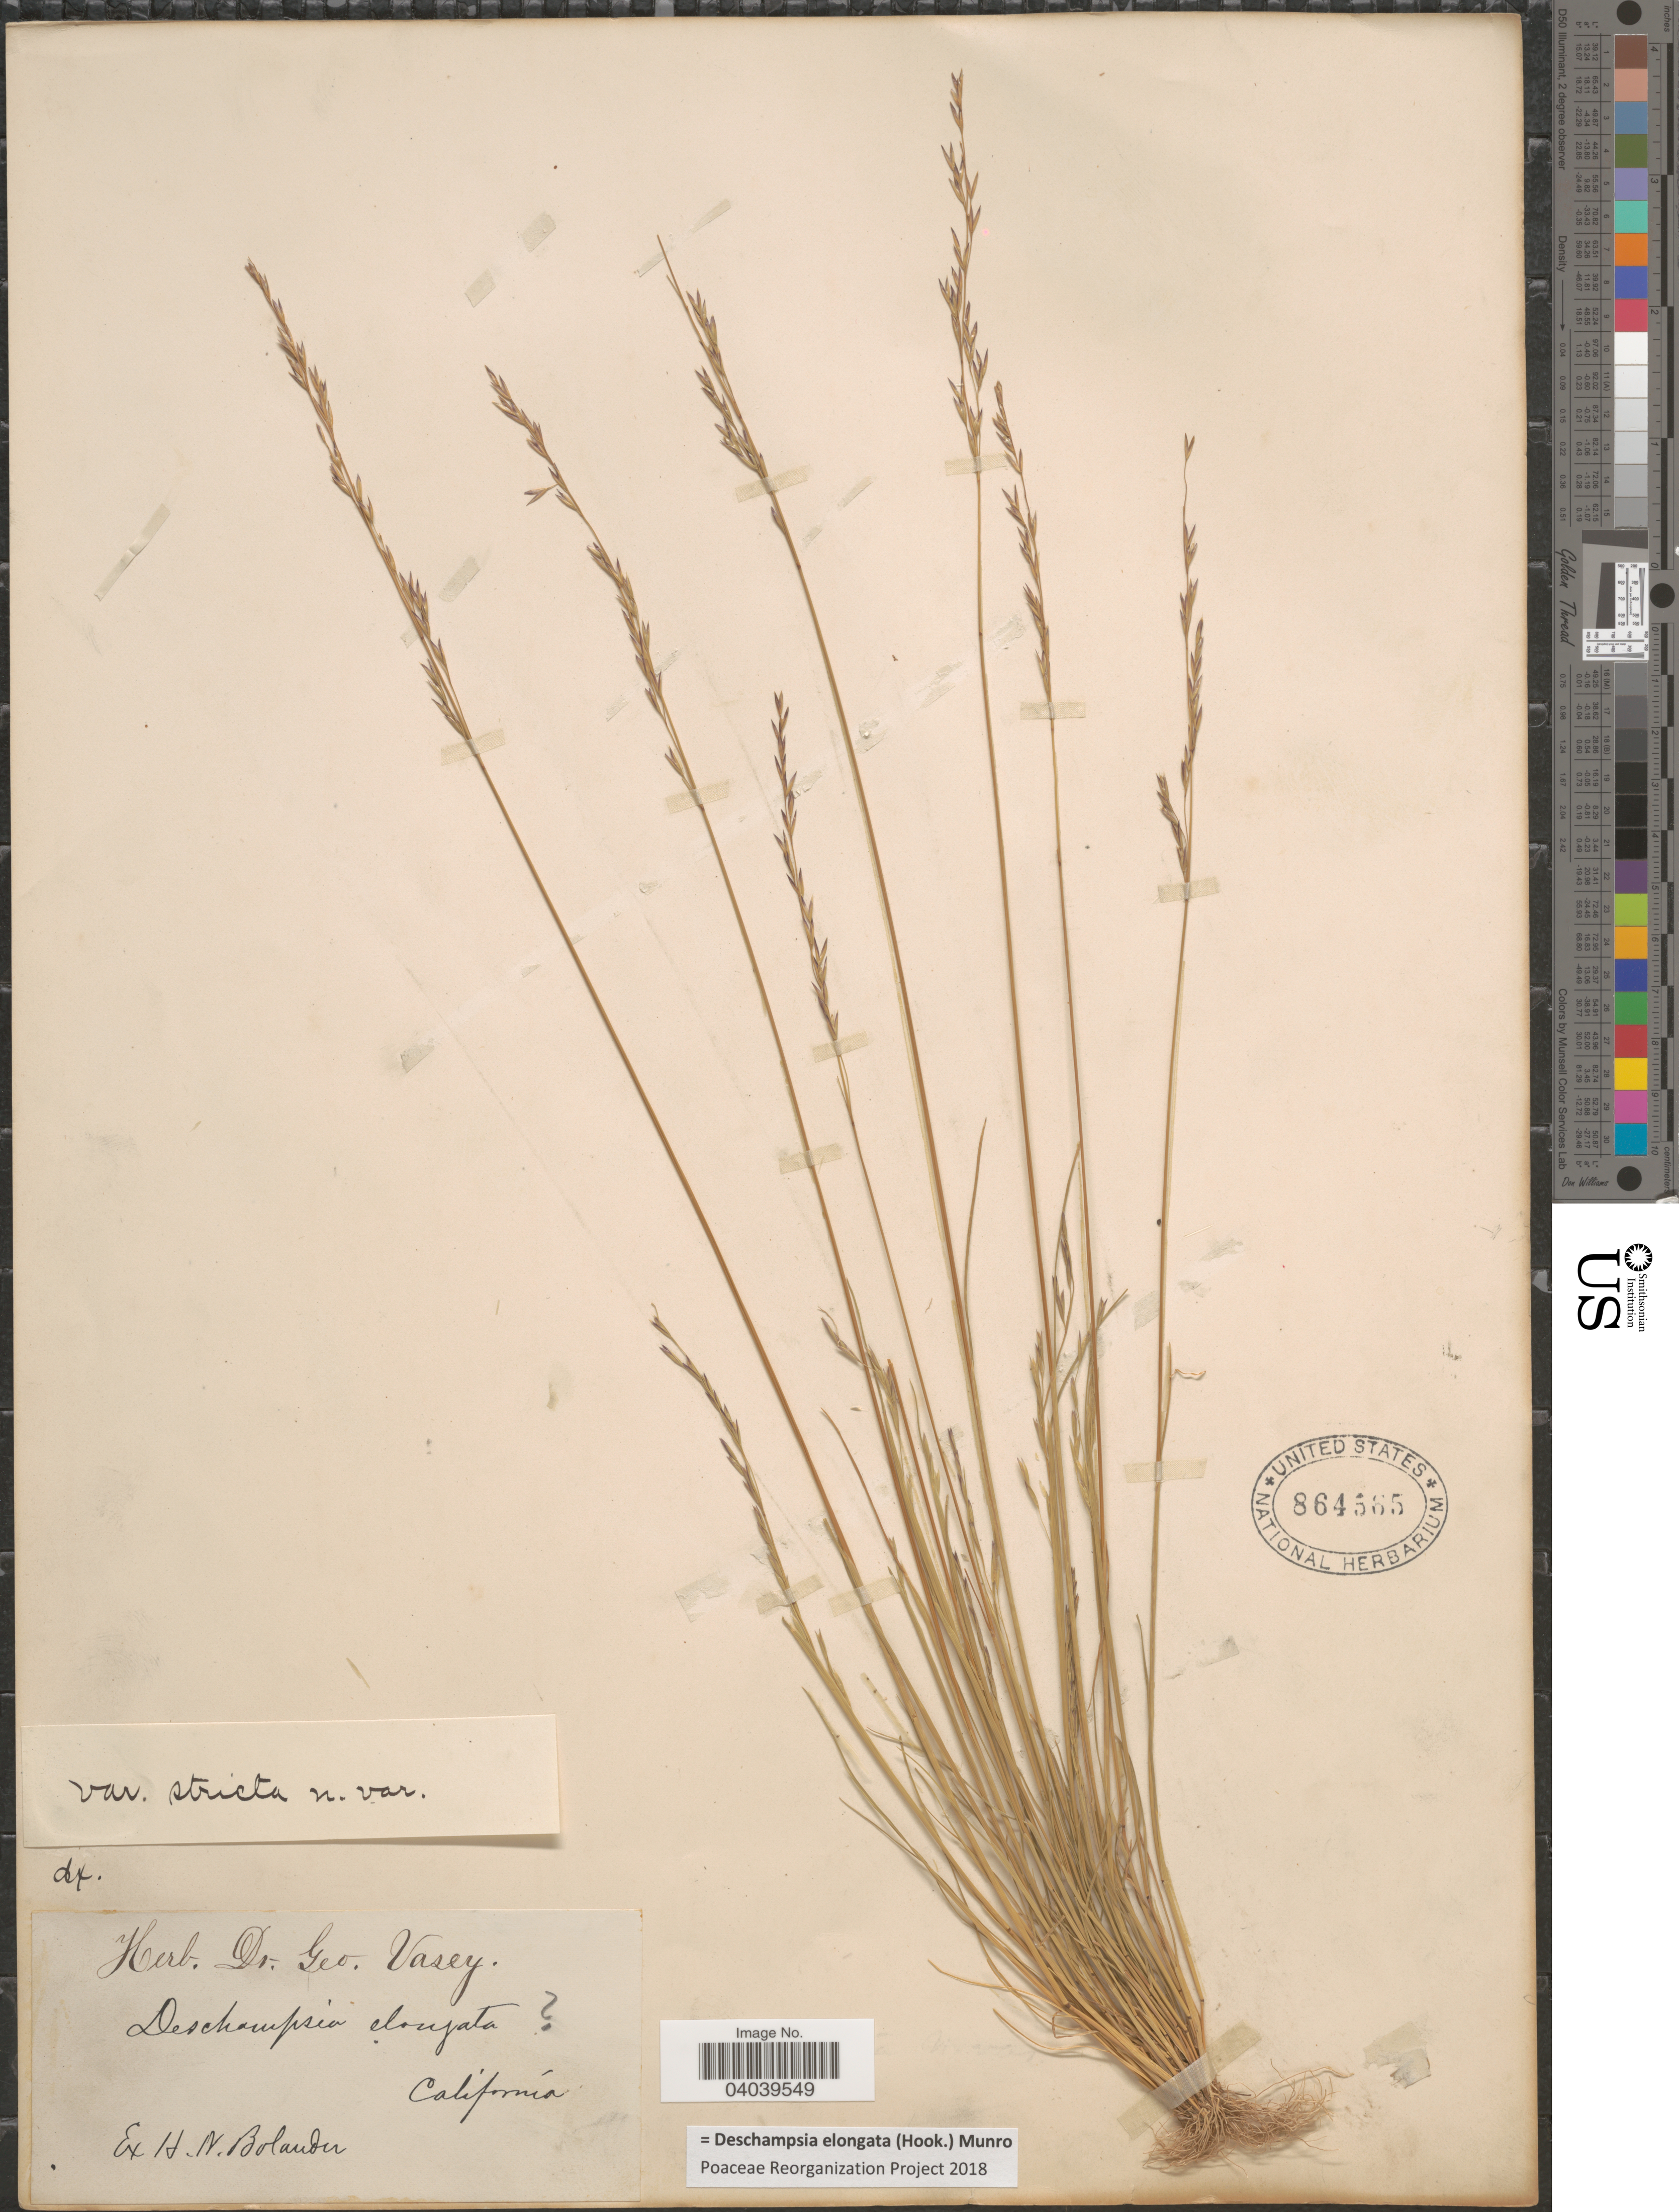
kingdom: Plantae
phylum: Tracheophyta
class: Liliopsida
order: Poales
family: Poaceae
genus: Deschampsia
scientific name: Deschampsia elongata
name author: (Hook.) Munro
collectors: H. Bolander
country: United States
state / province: California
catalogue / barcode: US 864565